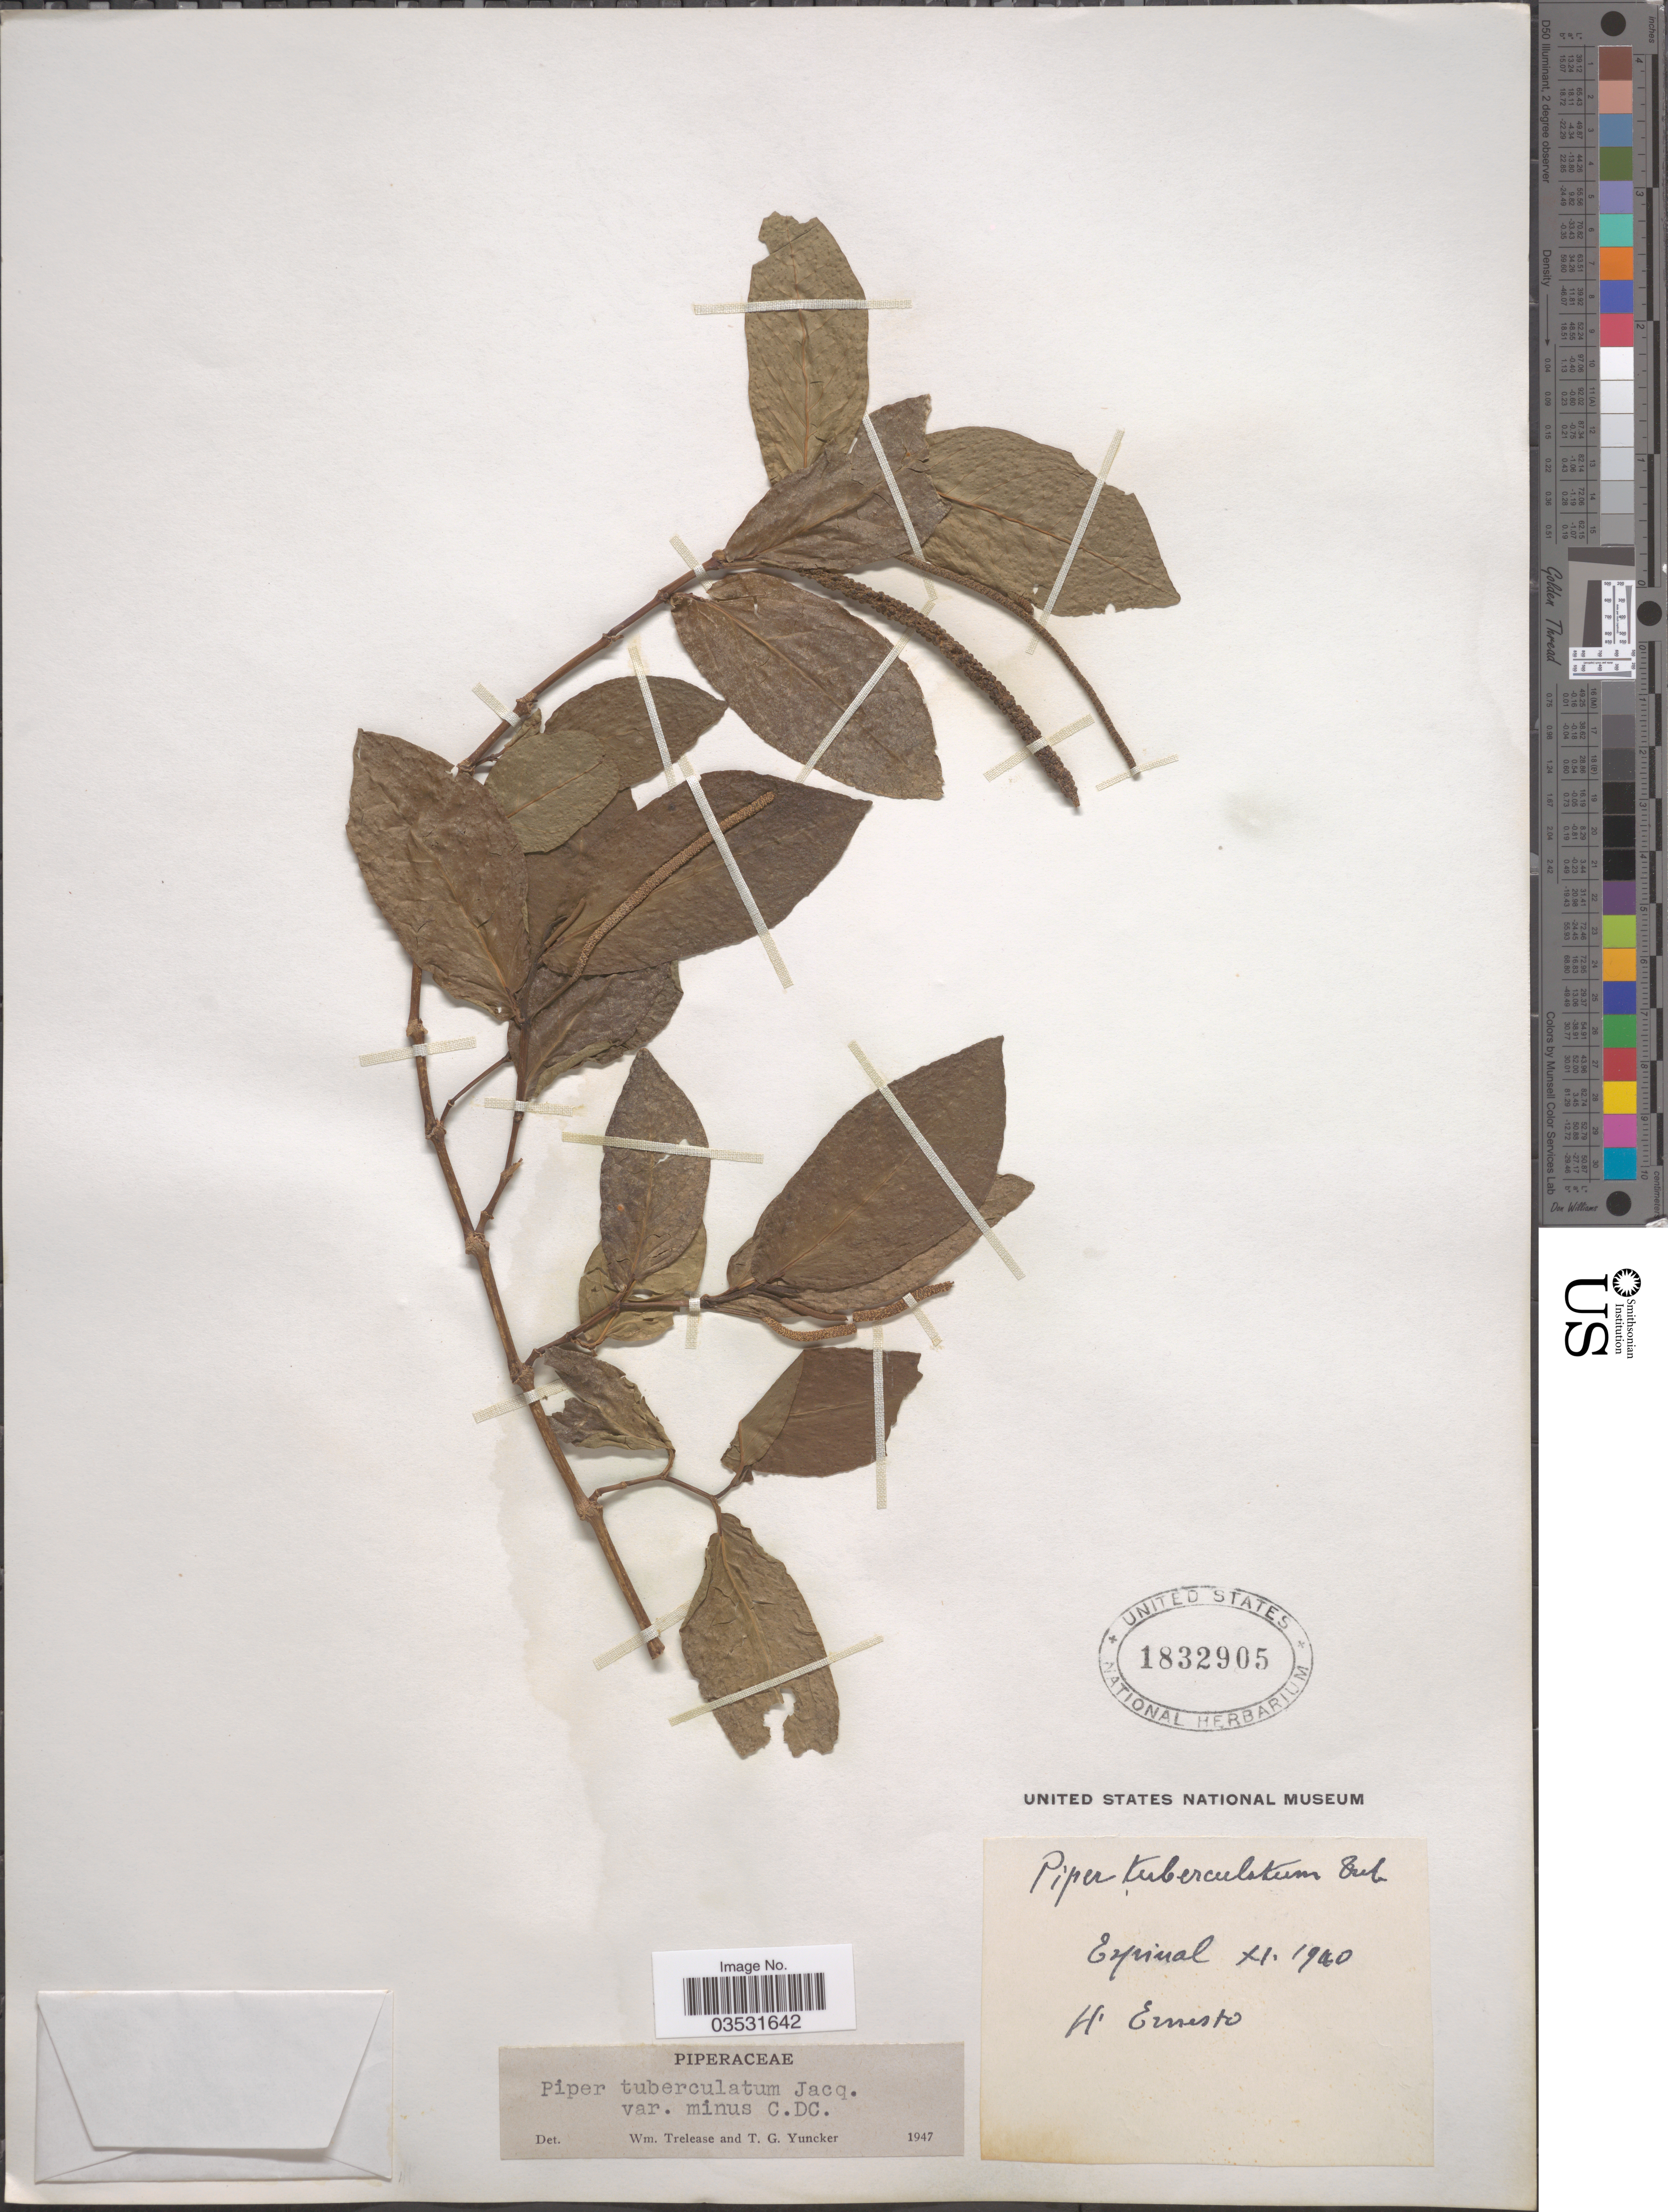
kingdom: Plantae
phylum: Tracheophyta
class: Magnoliopsida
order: Piperales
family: Piperaceae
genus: Piper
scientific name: Piper tuberculatum var. minus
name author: C. DC.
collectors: H. Ernesto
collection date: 1940-11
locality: Espinal. [interpreted]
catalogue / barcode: US 1832905